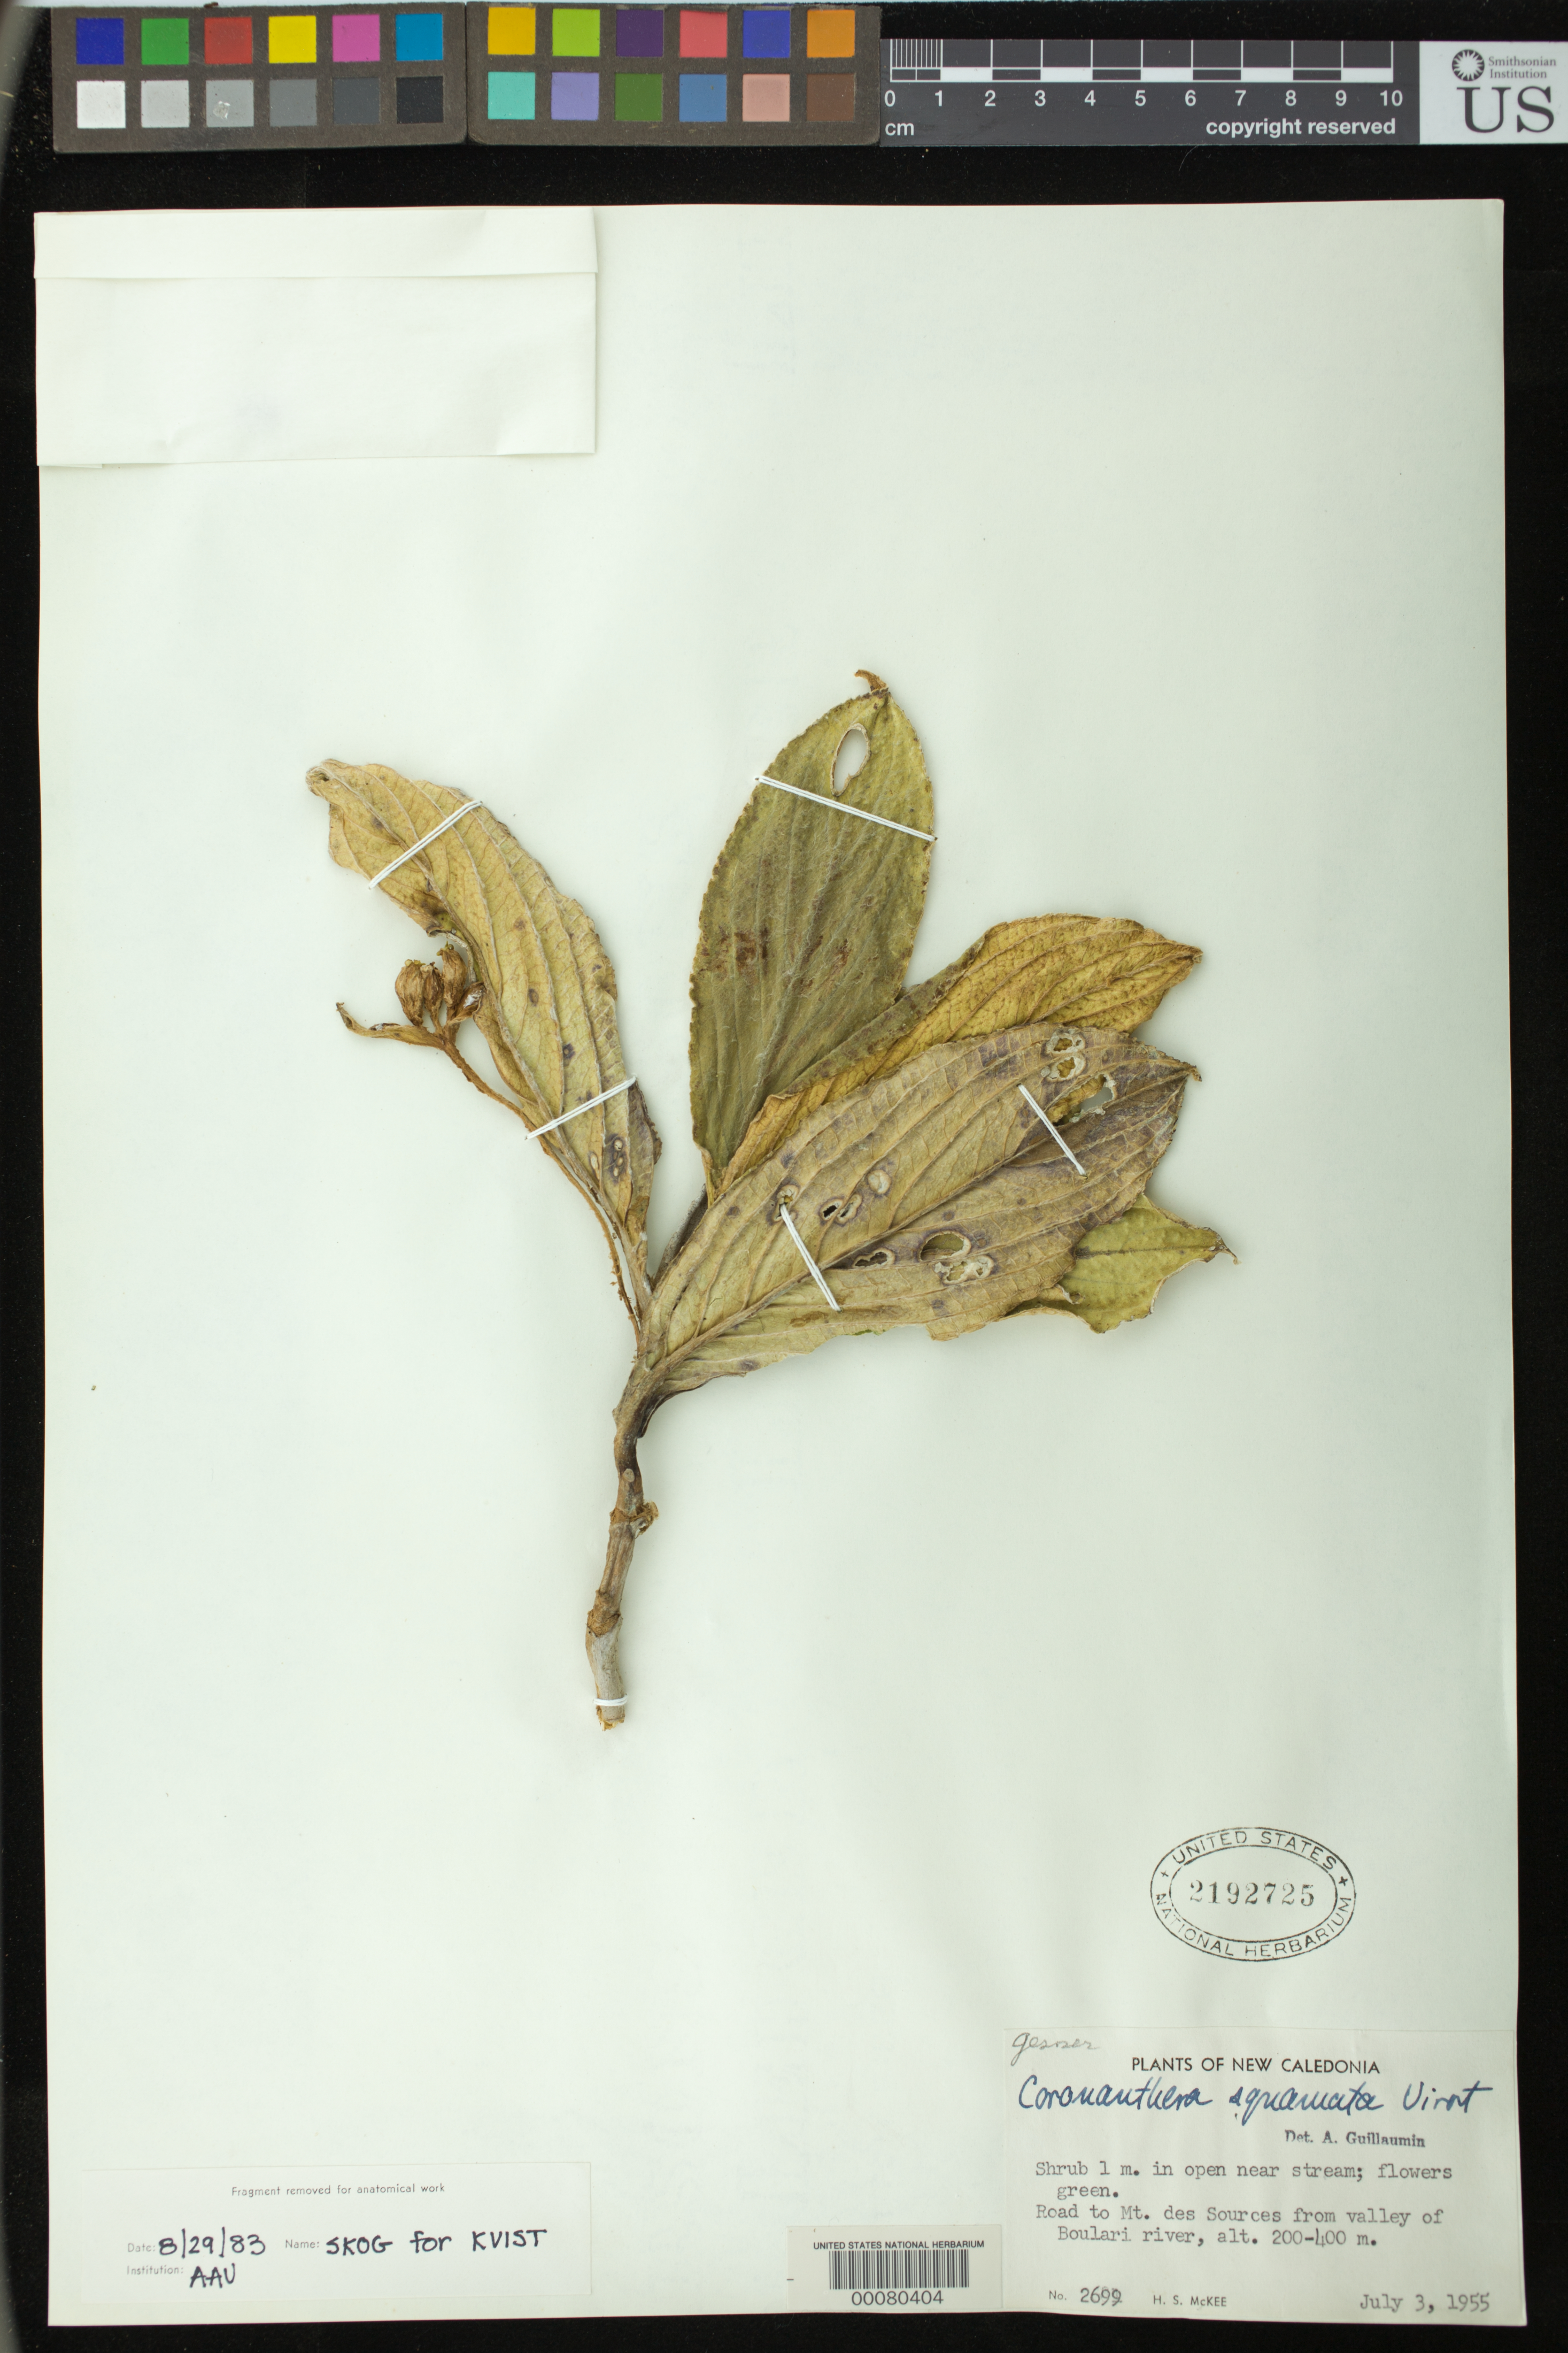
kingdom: Plantae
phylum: Tracheophyta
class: Magnoliopsida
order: Lamiales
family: Gesneriaceae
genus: Coronanthera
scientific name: Coronanthera squamata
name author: R. Virot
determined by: Guillaumin, André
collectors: H. S. McKee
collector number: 2699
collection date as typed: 03 Jul 1955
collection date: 1955-07-03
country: New Caledonia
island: New Caledonia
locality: Road to Mt des Sources from valley of Boulari River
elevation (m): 200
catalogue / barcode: US 2192725